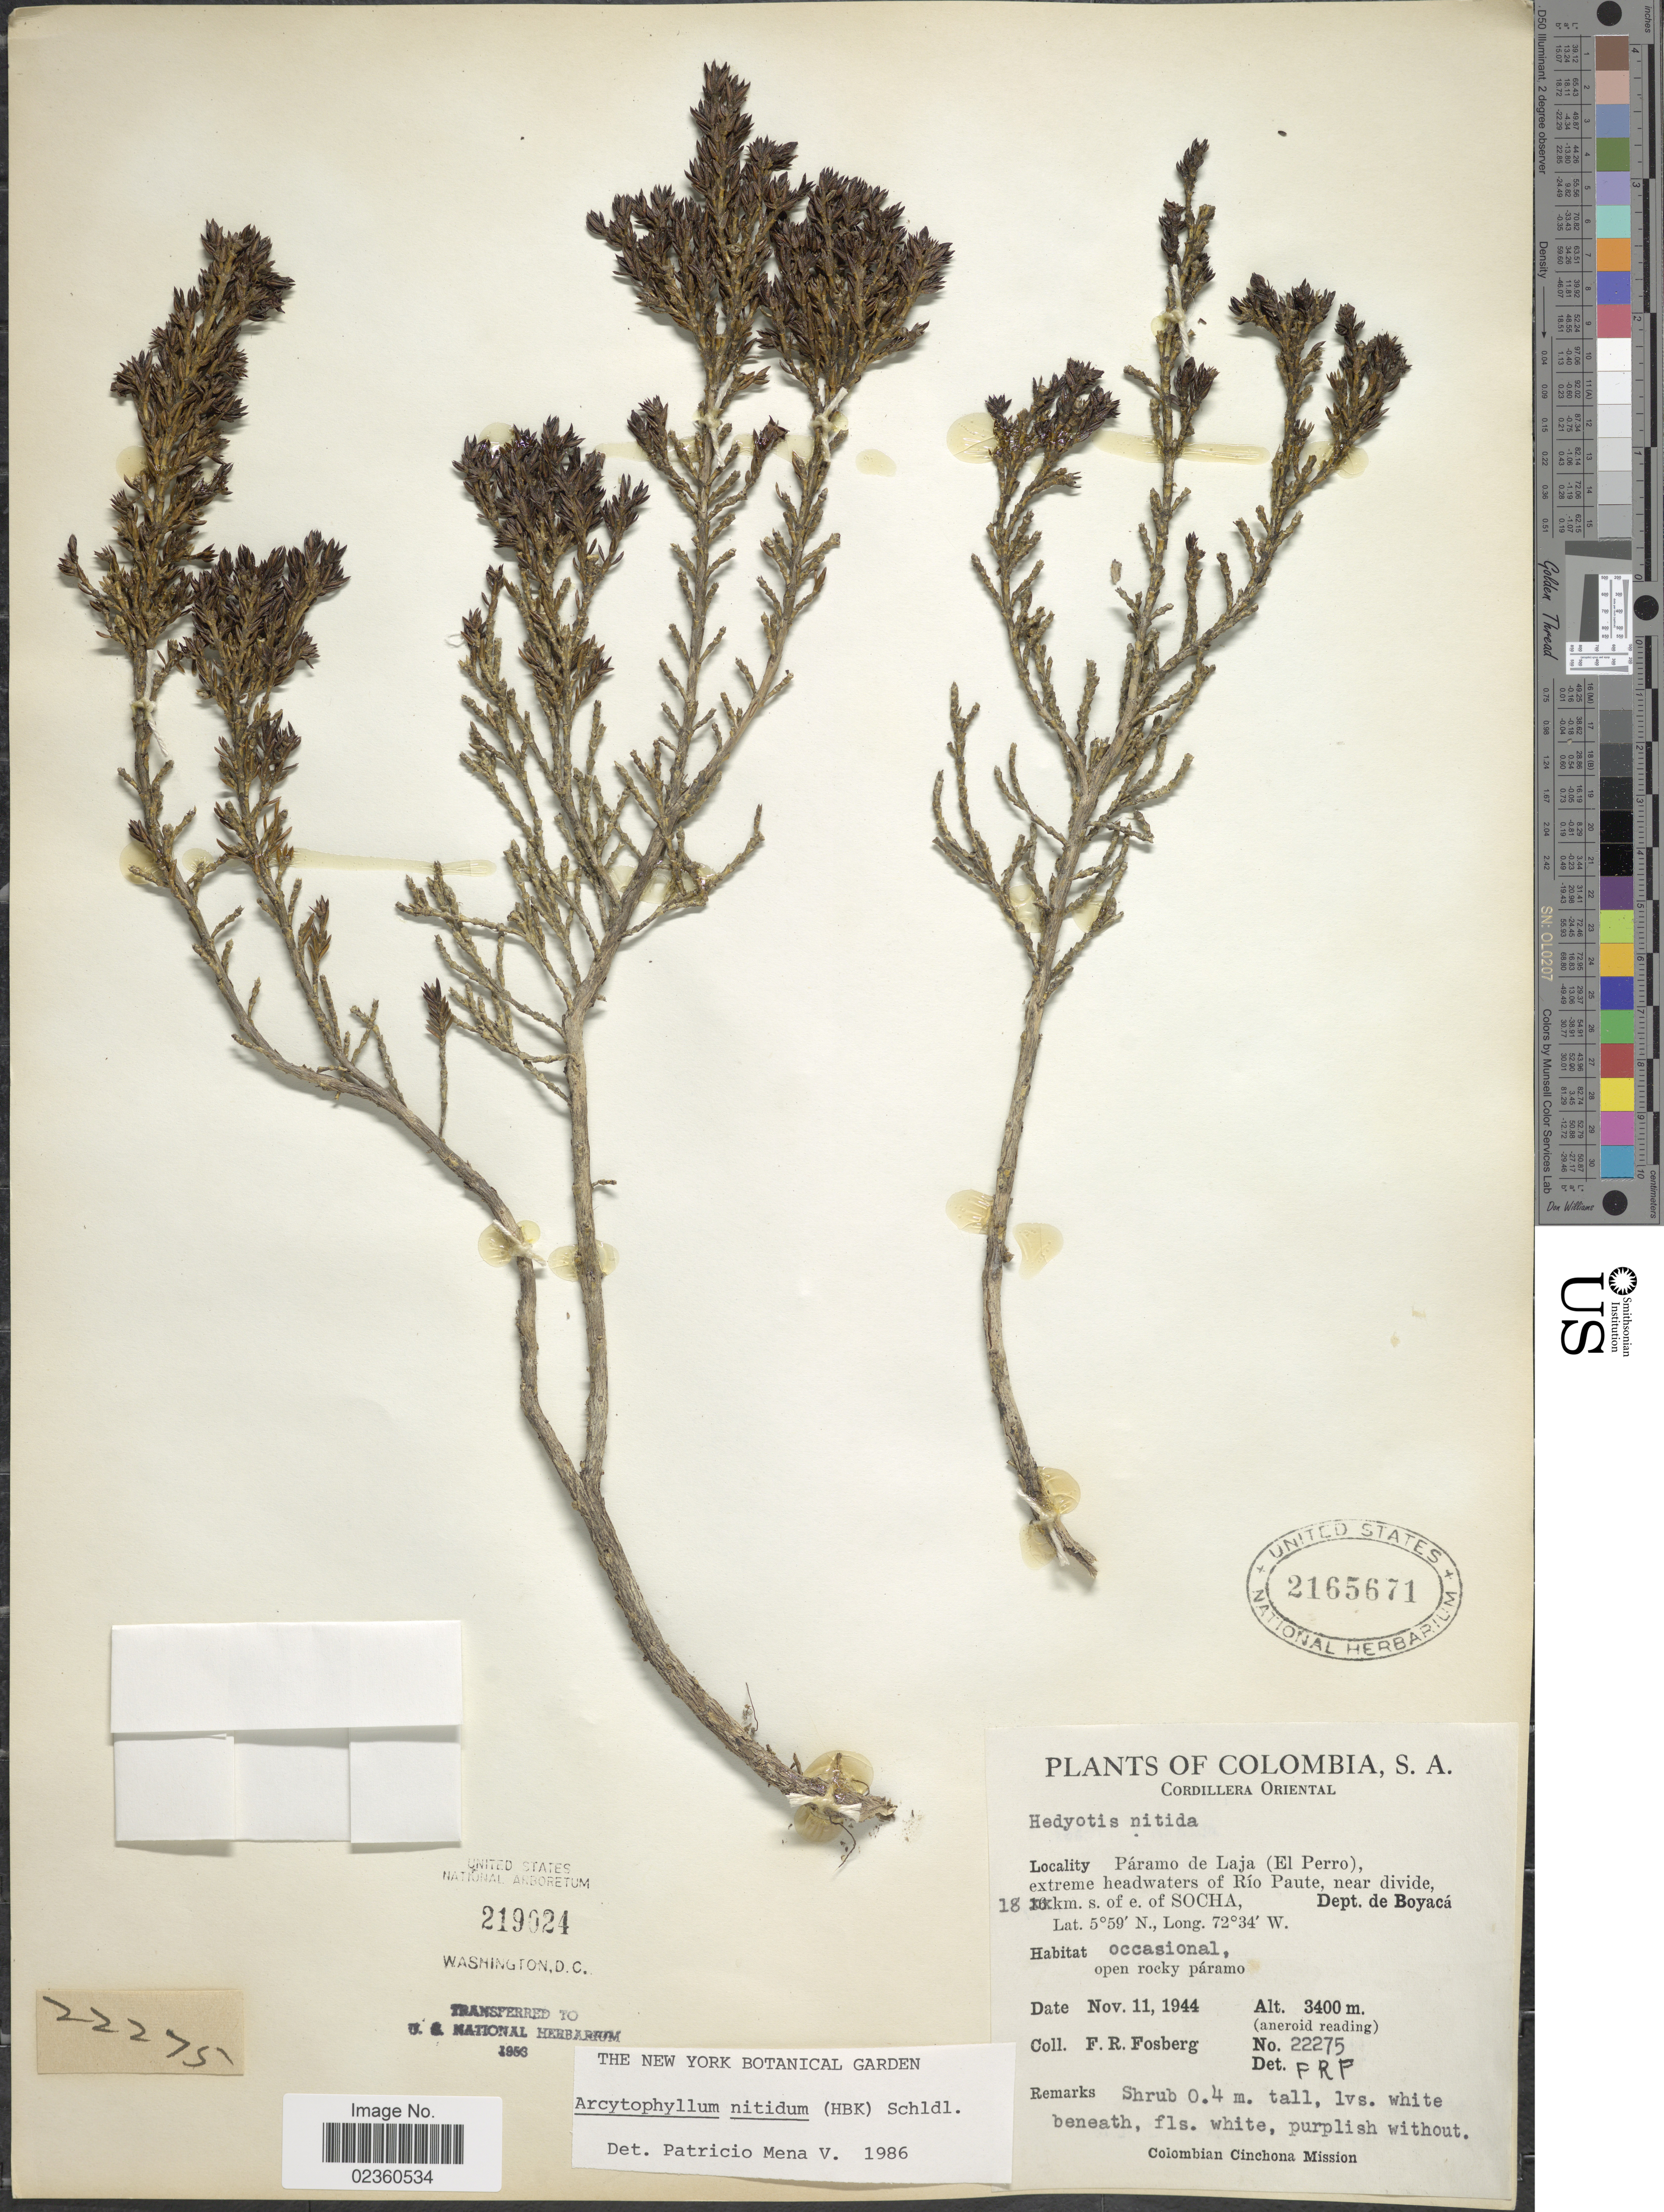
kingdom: Plantae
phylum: Tracheophyta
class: Magnoliopsida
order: Gentianales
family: Rubiaceae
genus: Arcytophyllum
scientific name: Arcytophyllum nitidum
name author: (Kunth) Schltdl.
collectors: F. R. Fosberg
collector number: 22275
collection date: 1944-11-11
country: Colombia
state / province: Boyacá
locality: Cordillera Oriental, Páramo de Laja (El Perro), extreme headwaters of Río Paute, near divide, 18 km. s. of e. of Socha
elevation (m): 3400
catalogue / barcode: US 2165671